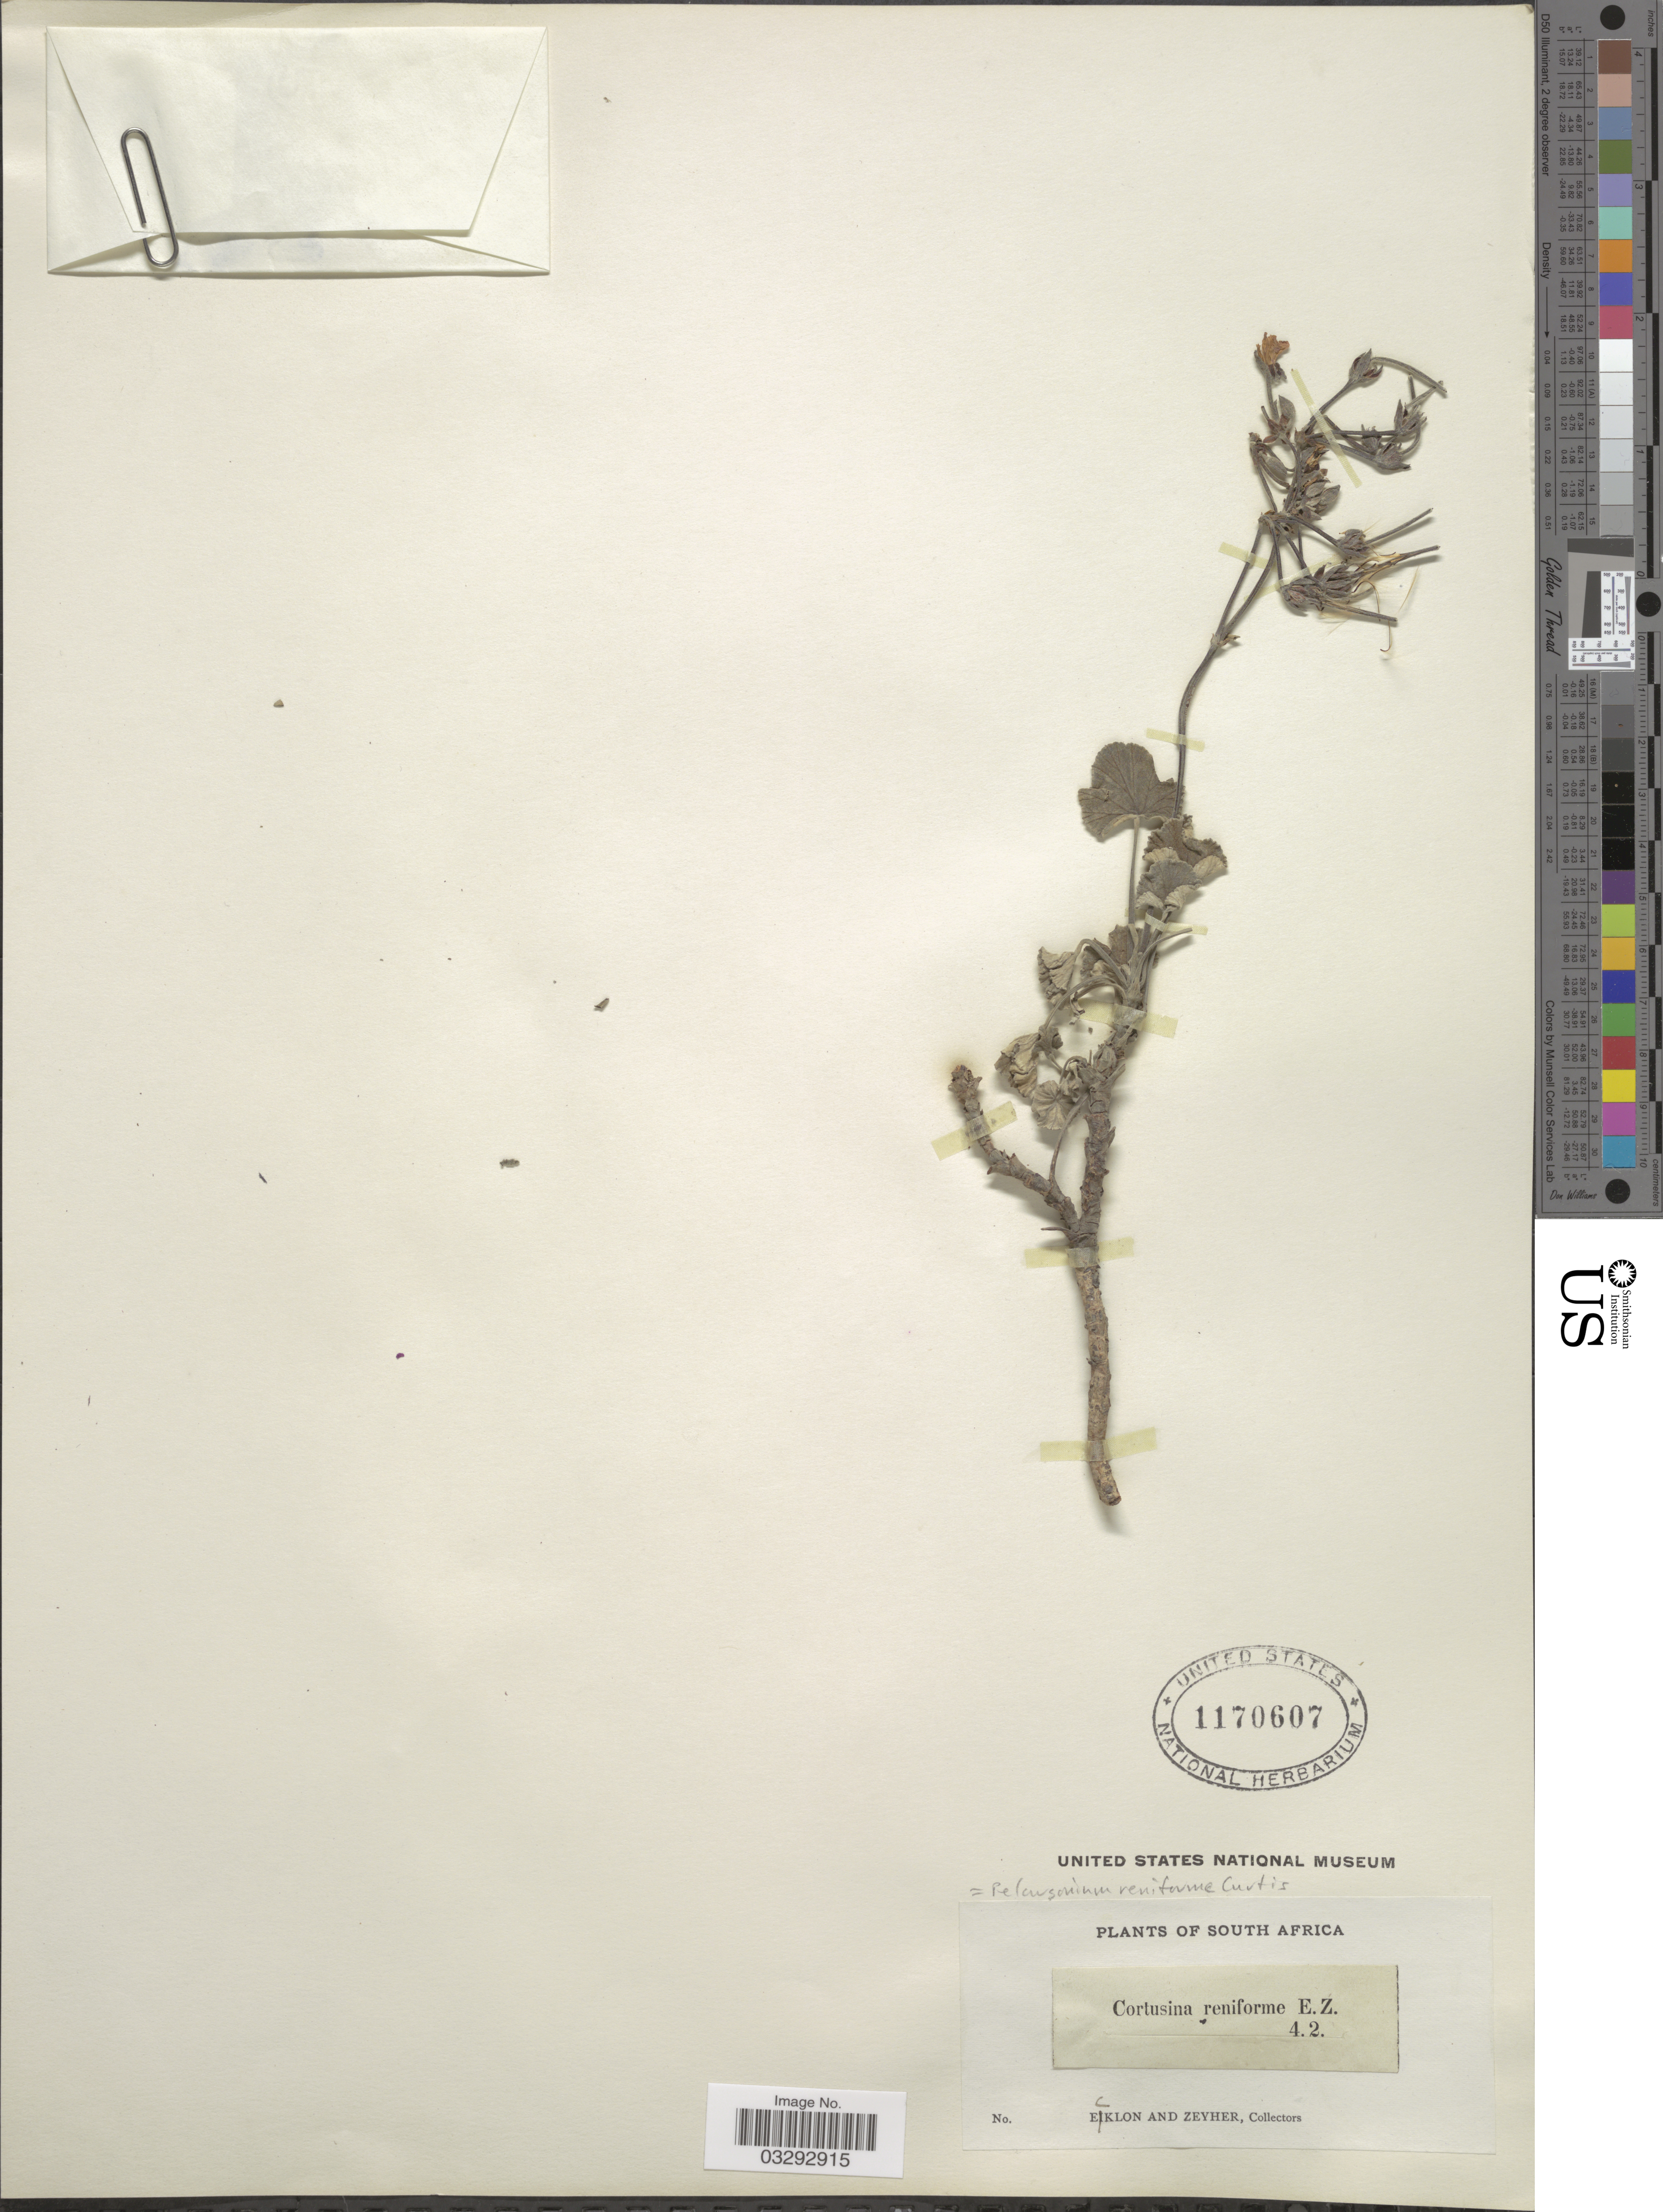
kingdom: Plantae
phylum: Tracheophyta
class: Magnoliopsida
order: Geraniales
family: Geraniaceae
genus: Pelargonium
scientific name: Pelargonium reniforme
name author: (Andrews) Curtis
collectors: -. Ecklon & -. Zeyher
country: South Africa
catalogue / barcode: US 1170607